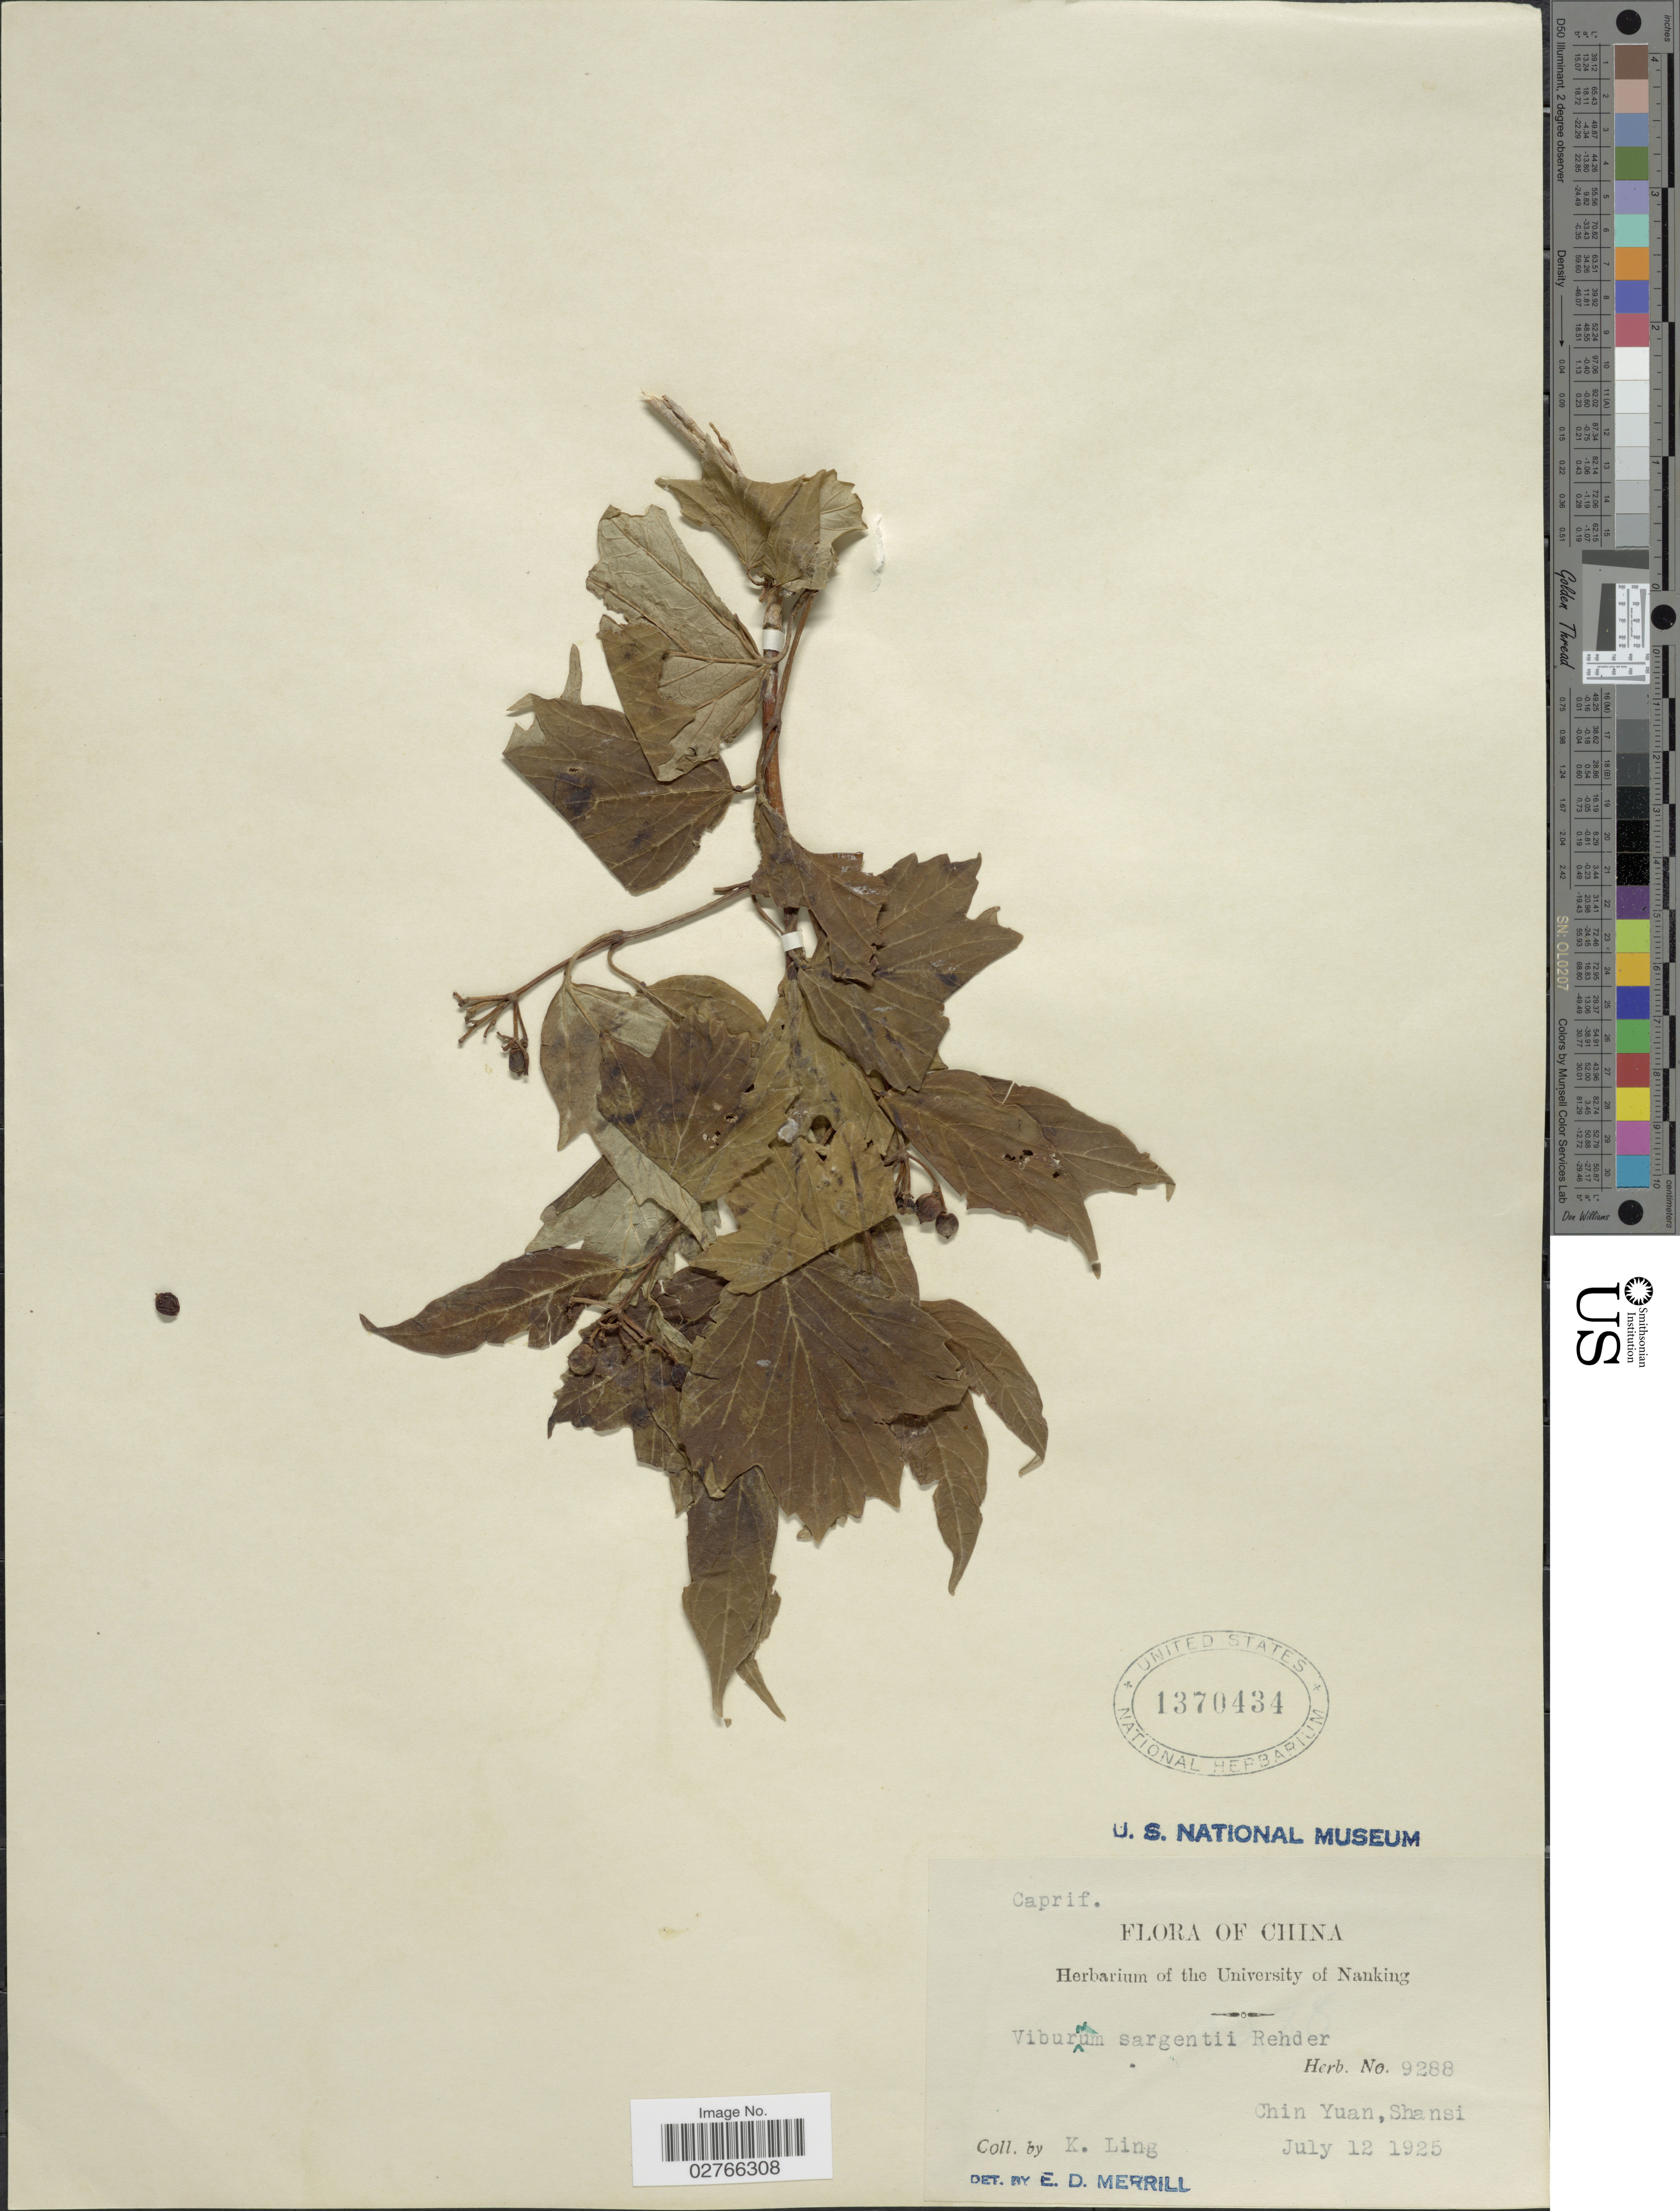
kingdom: Plantae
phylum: Tracheophyta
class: Magnoliopsida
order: Dipsacales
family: Viburnaceae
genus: Viburnum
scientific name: Viburnum opulus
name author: L.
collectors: K. Ling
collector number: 9288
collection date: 1925-07-12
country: China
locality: Chin Yuan, Shansi.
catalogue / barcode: US 1370434